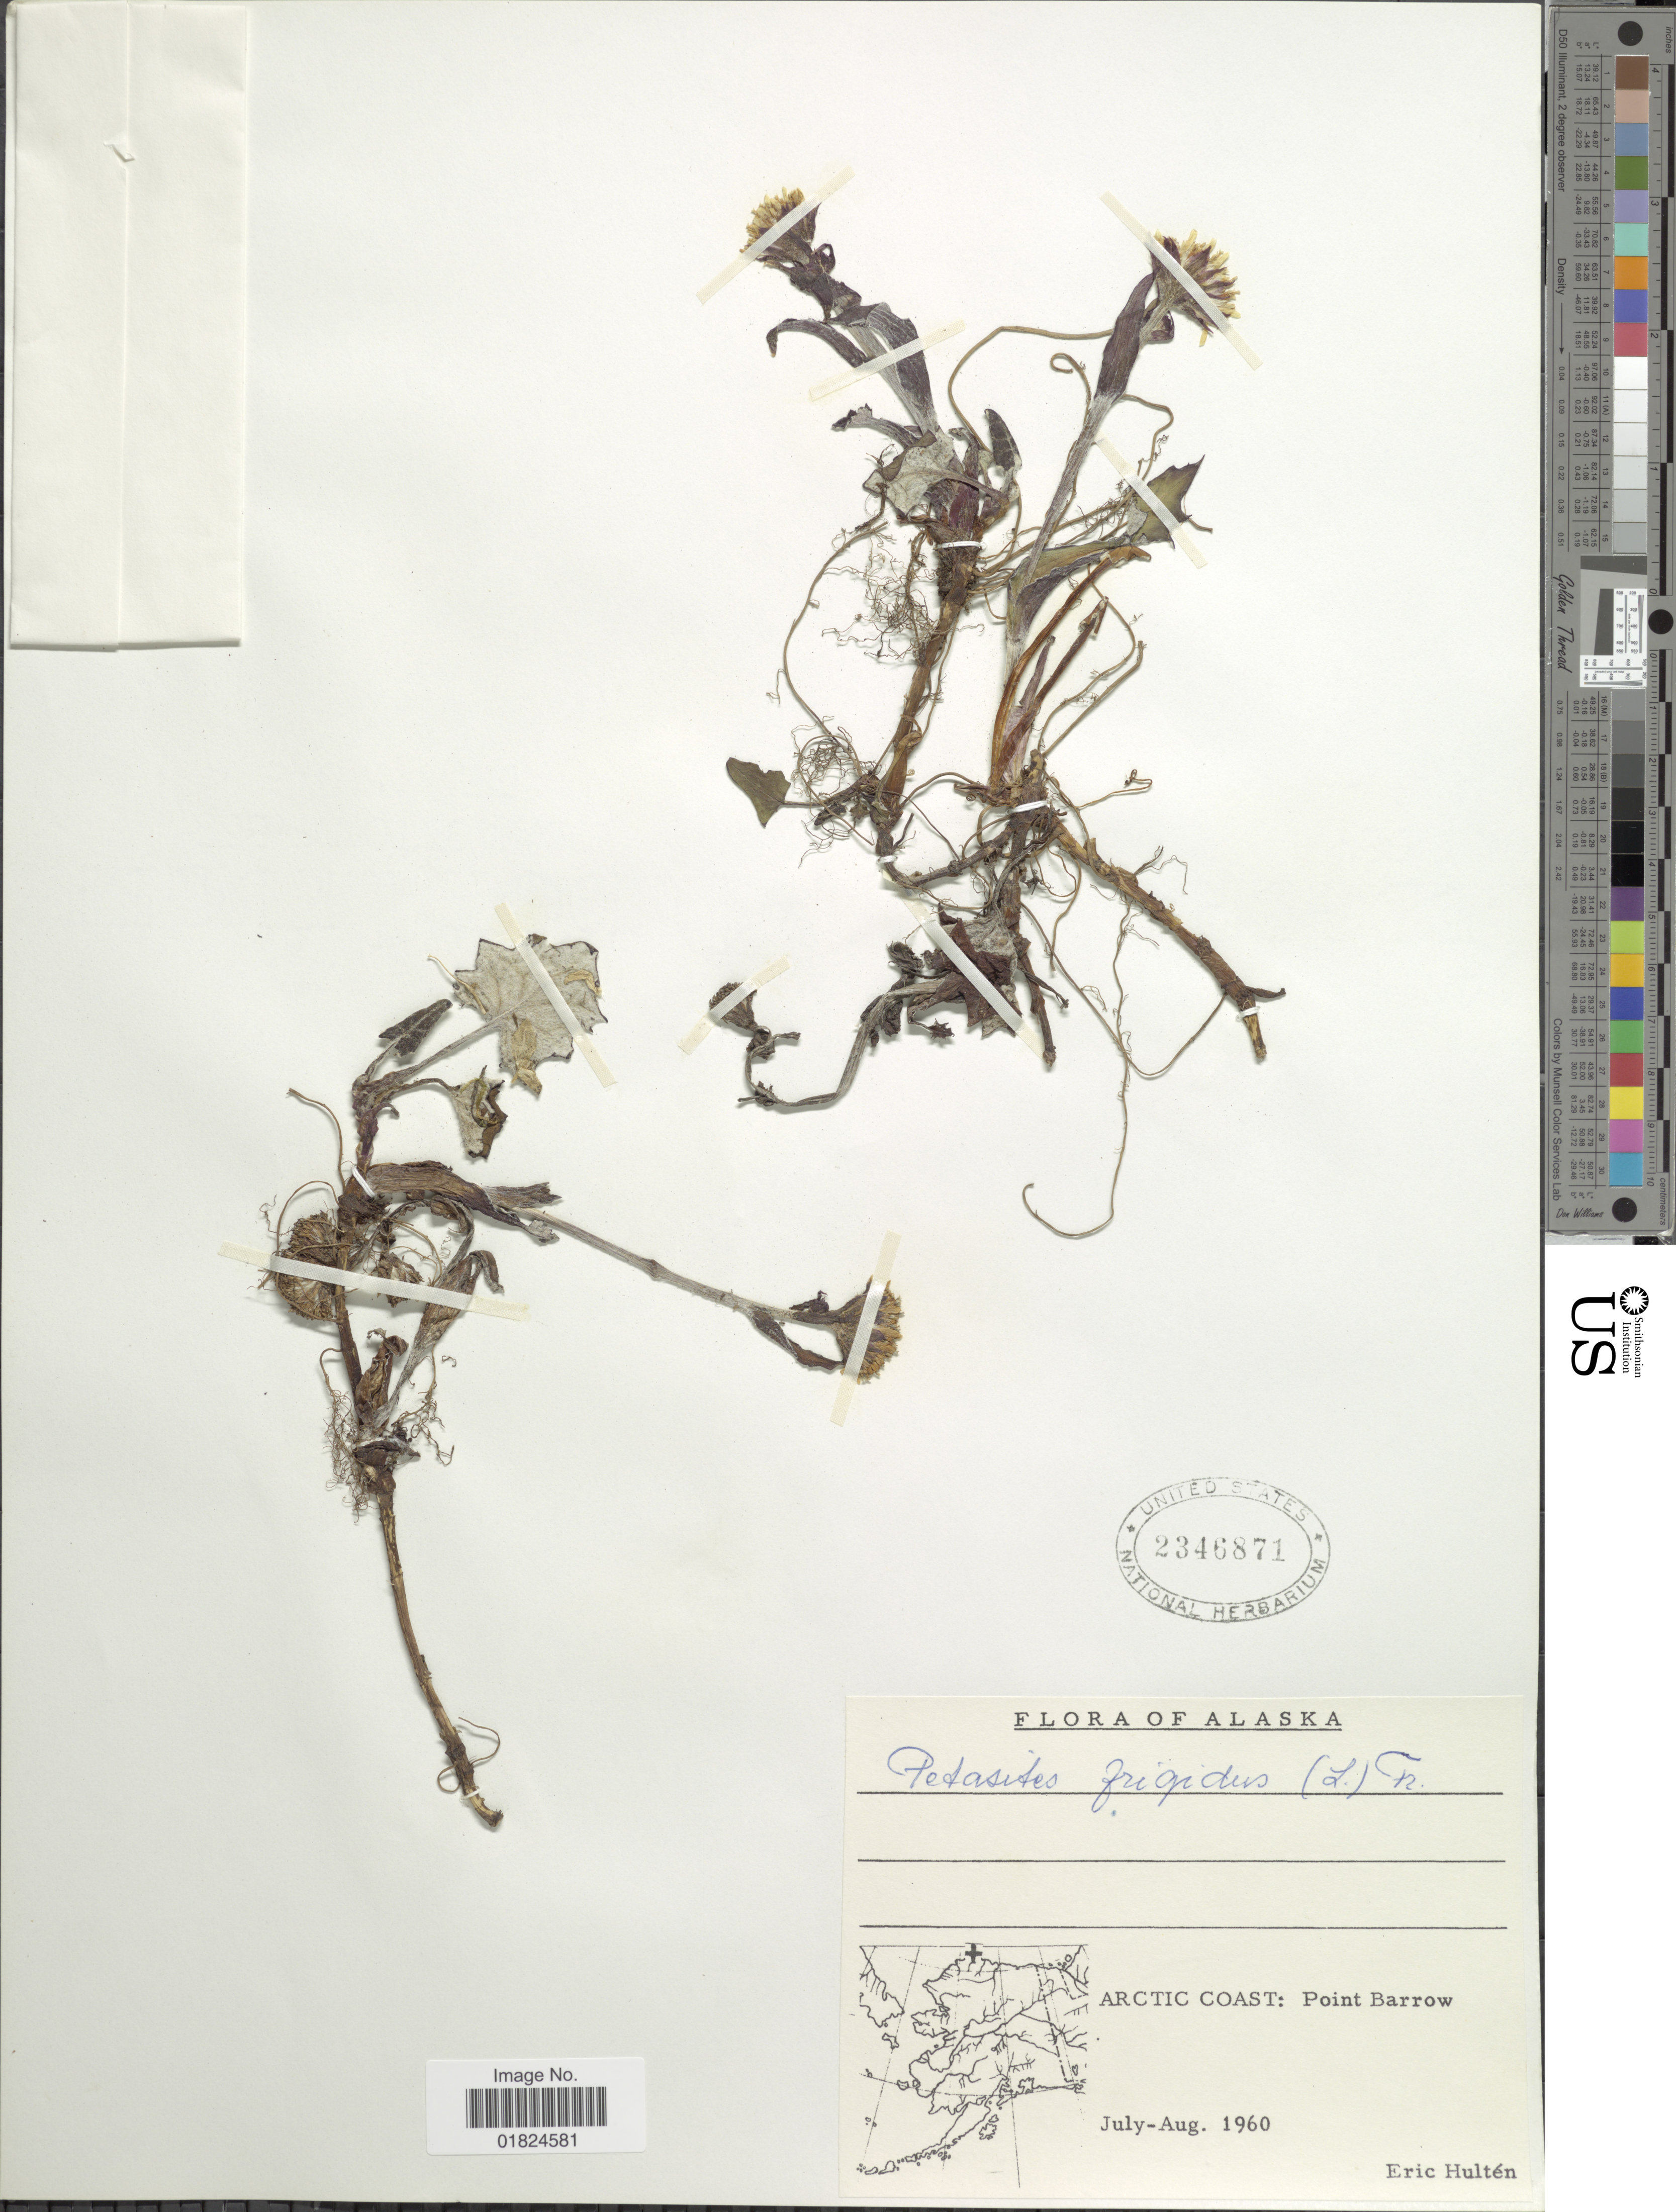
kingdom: Plantae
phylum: Tracheophyta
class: Magnoliopsida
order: Asterales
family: Asteraceae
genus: Petasites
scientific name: Petasites frigidus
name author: (L.) Fr.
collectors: E. G. Hultén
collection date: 1960-07/1960-08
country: United States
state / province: Alaska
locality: Arctic Coast: Point Barrow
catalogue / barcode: US 2346871